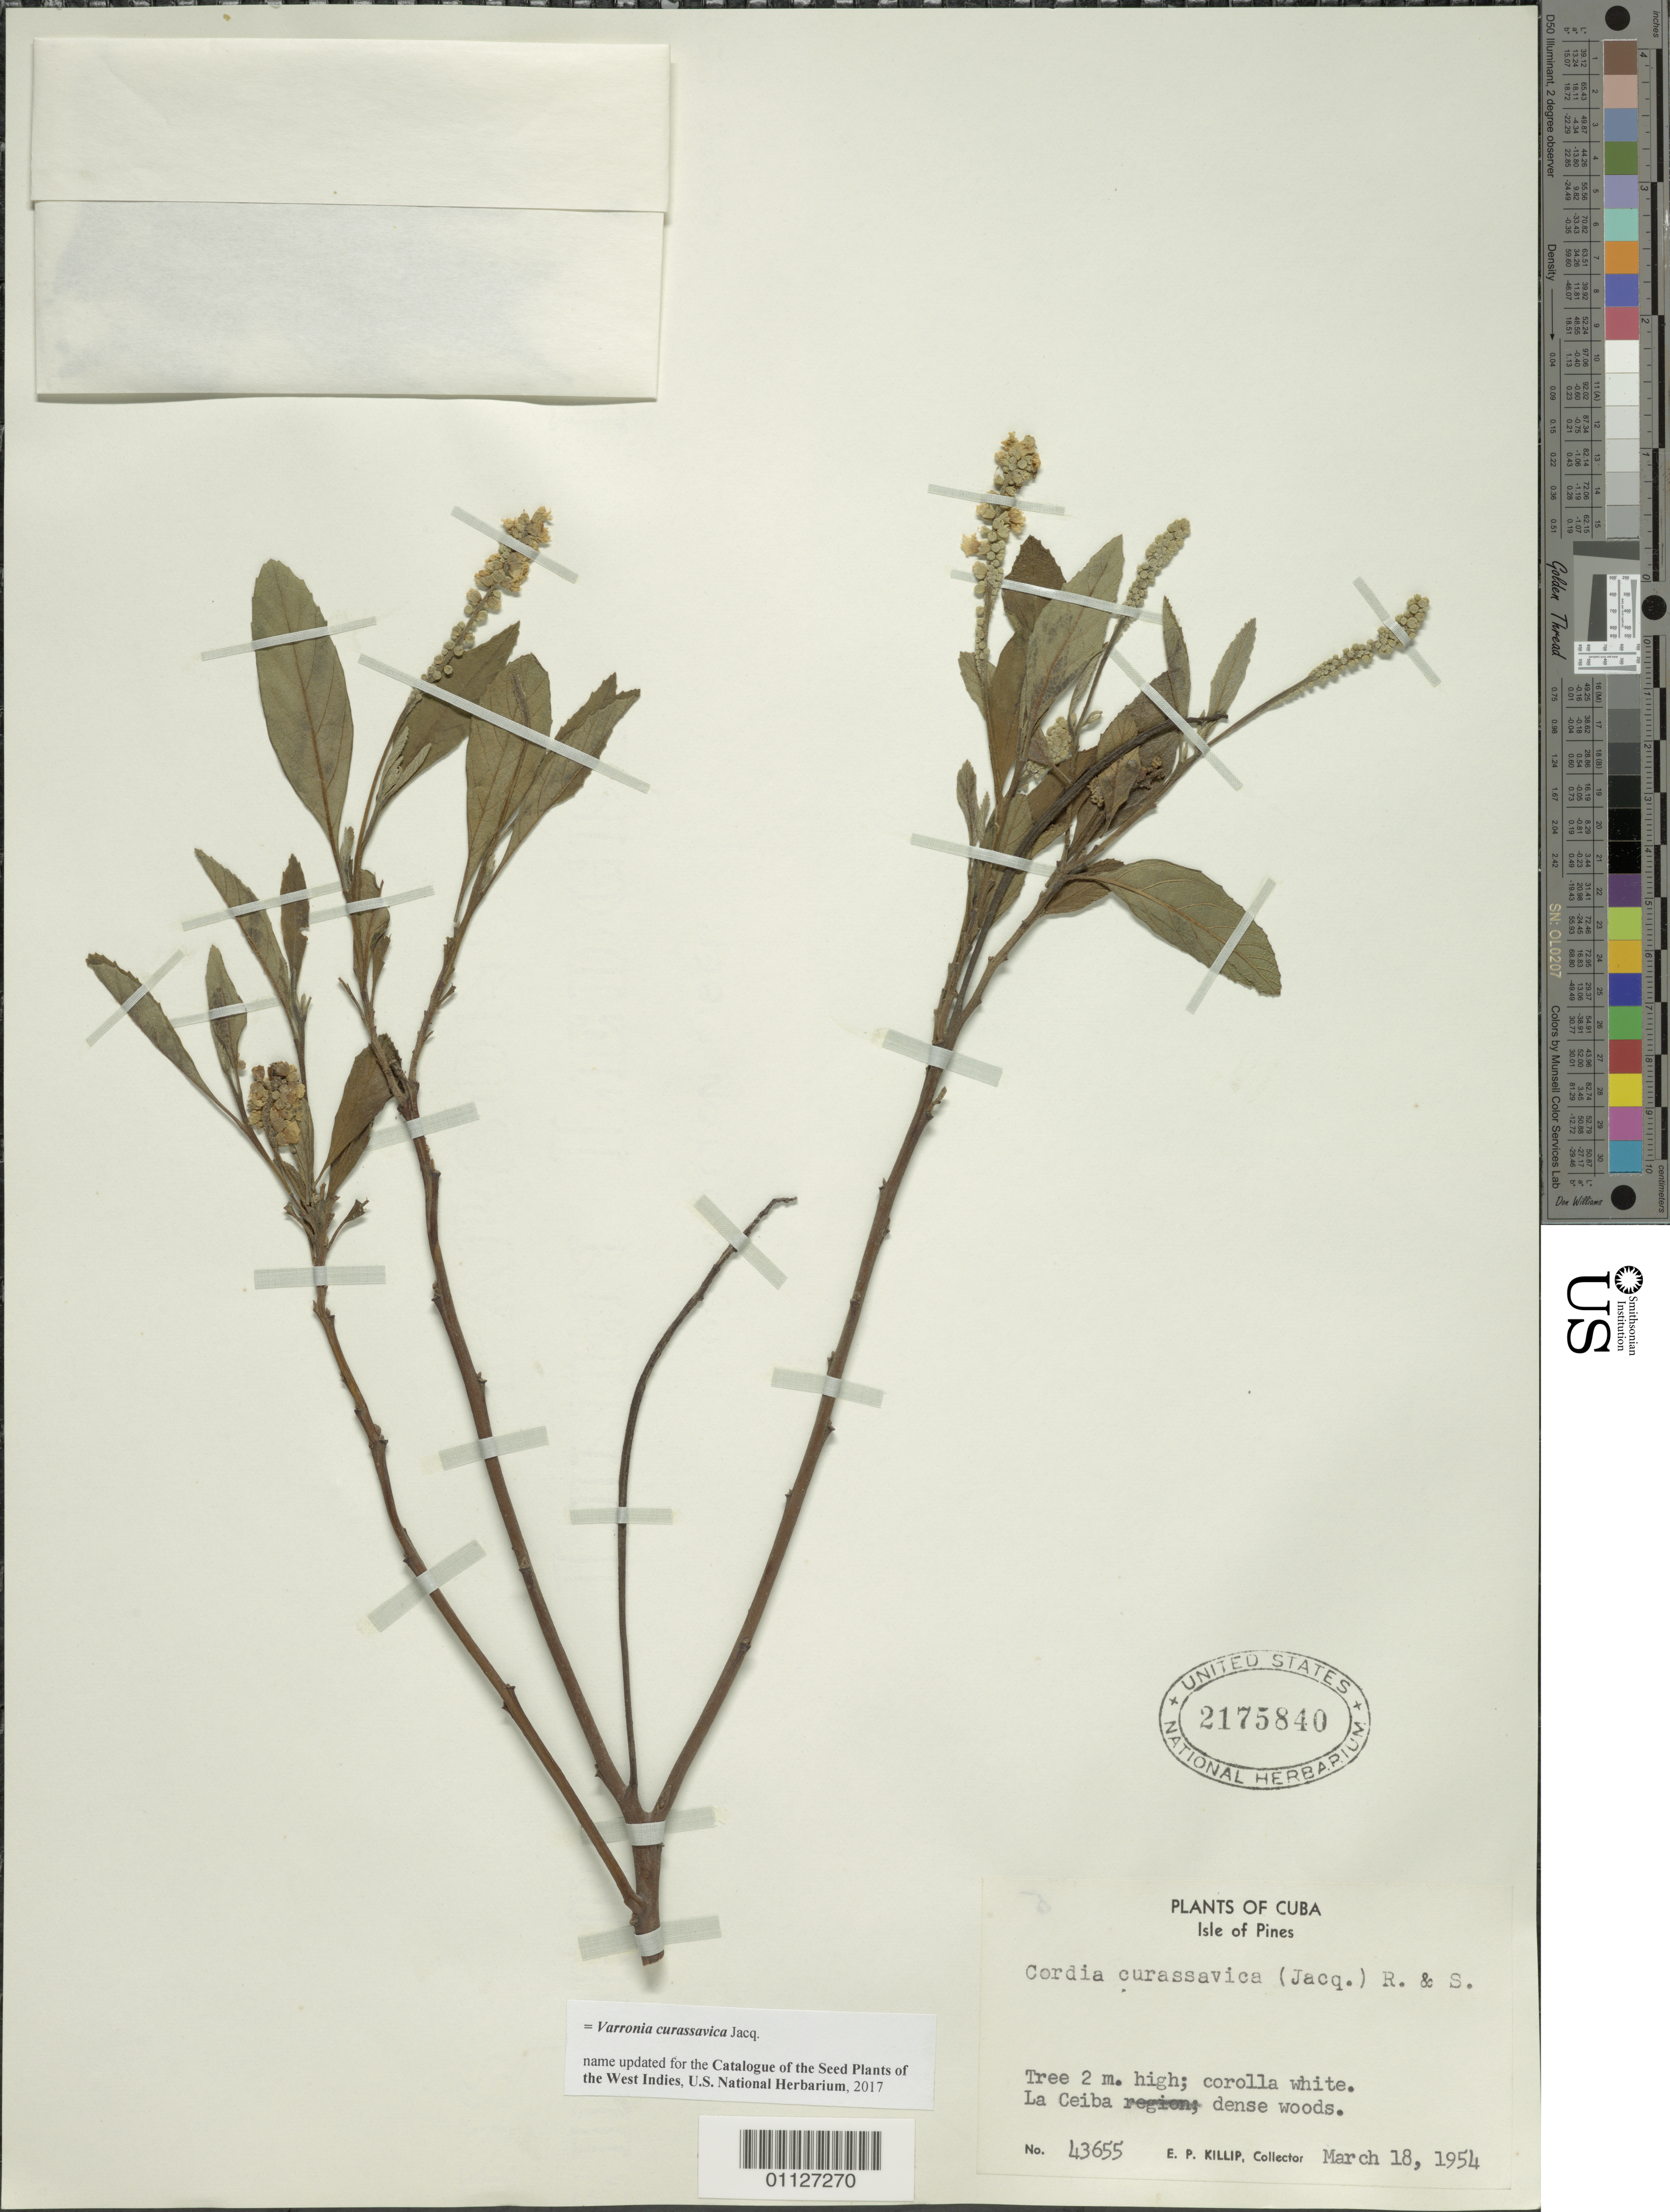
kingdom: Plantae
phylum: Tracheophyta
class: Magnoliopsida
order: Boraginales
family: Cordiaceae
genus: Varronia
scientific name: Varronia curassavica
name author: Jacq.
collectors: E. P. Killip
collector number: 43655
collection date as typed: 18 Mar 1954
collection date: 1954-03-18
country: Cuba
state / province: Isla de La Juventud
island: Isla de la Juventud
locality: La Ceiba; dense woods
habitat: Dense woods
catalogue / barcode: US 2175840